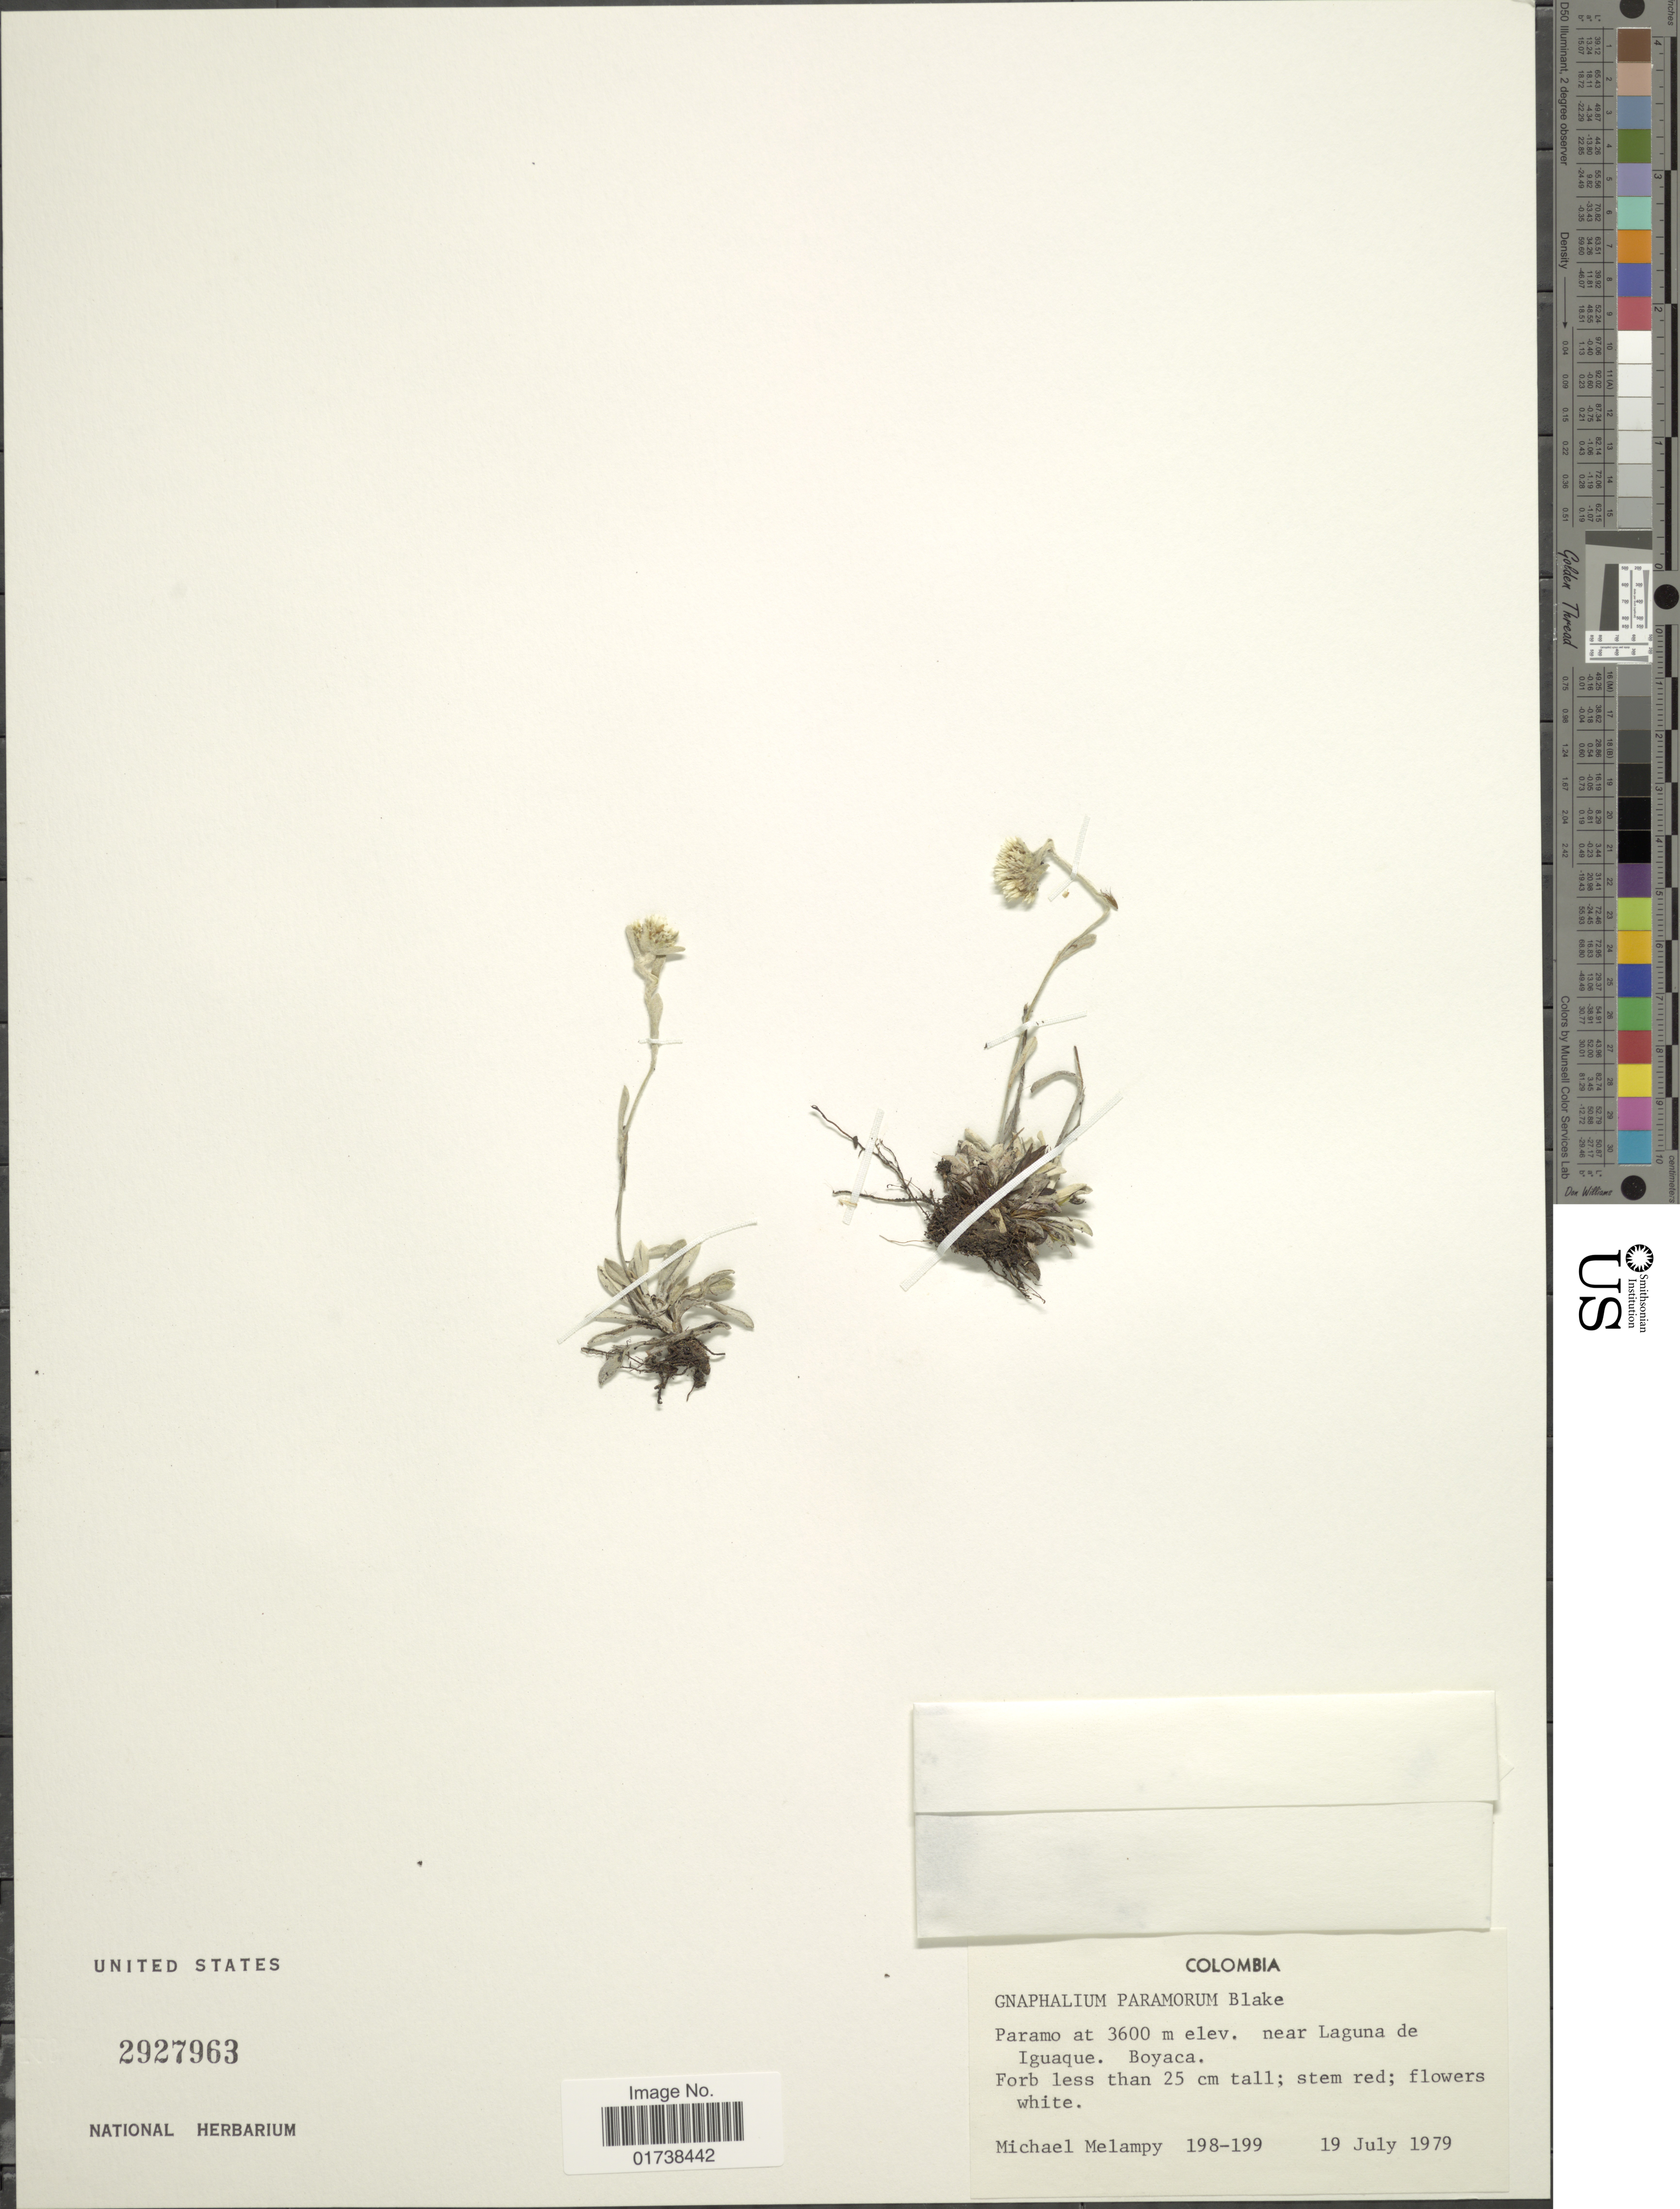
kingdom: Plantae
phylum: Tracheophyta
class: Magnoliopsida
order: Asterales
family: Asteraceae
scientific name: Orognaphalon paramorum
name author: (S.F. Blake) G.L. Nesom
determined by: Nesom, Guy L.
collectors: M. Melampy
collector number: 198-199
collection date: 1979-07-19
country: Colombia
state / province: Boyacá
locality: Paramo, near Laguna de Iguaque, Boyaca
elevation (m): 3600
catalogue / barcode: US 2927963